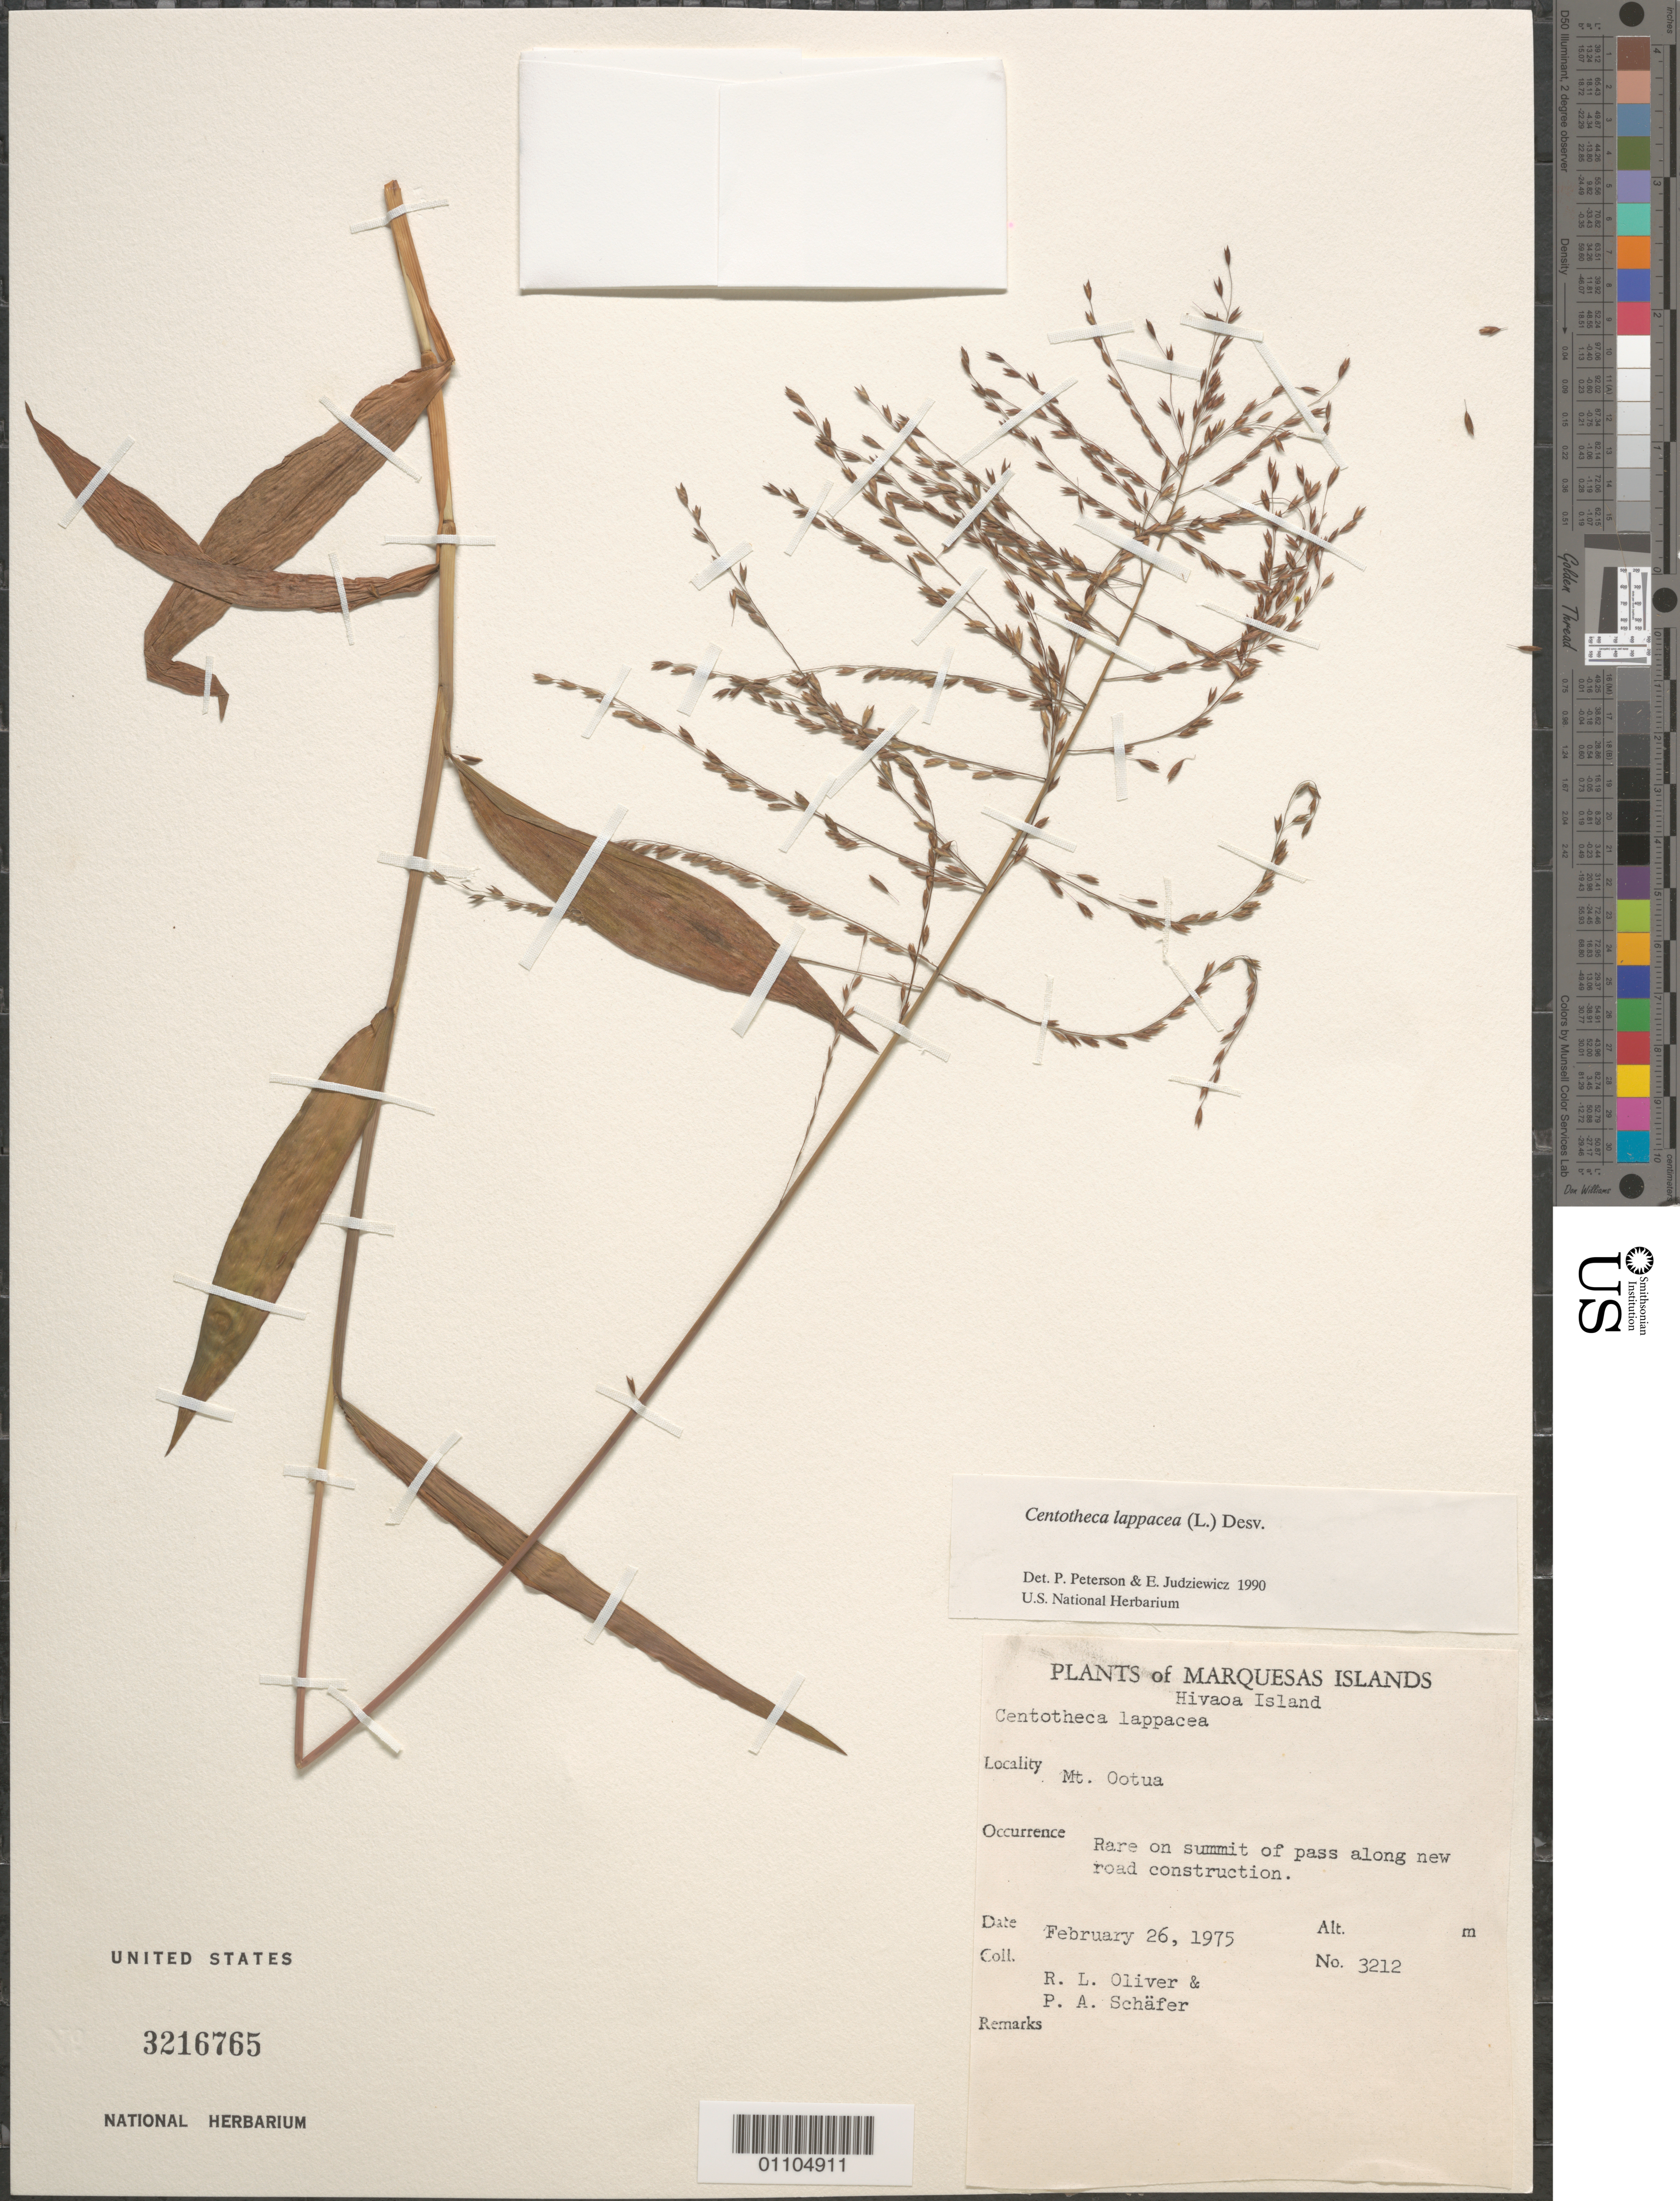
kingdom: Plantae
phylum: Tracheophyta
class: Liliopsida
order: Poales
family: Poaceae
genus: Centotheca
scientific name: Centotheca lappacea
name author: (L.) Desv.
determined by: Peterson, P. M.; Judziewicz, E. J.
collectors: R. L. Oliver & P. A. Schäfer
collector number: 3212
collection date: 1975-02-26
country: French Polynesia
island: Hiva Oa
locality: Mt. Ootua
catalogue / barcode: US 3216765